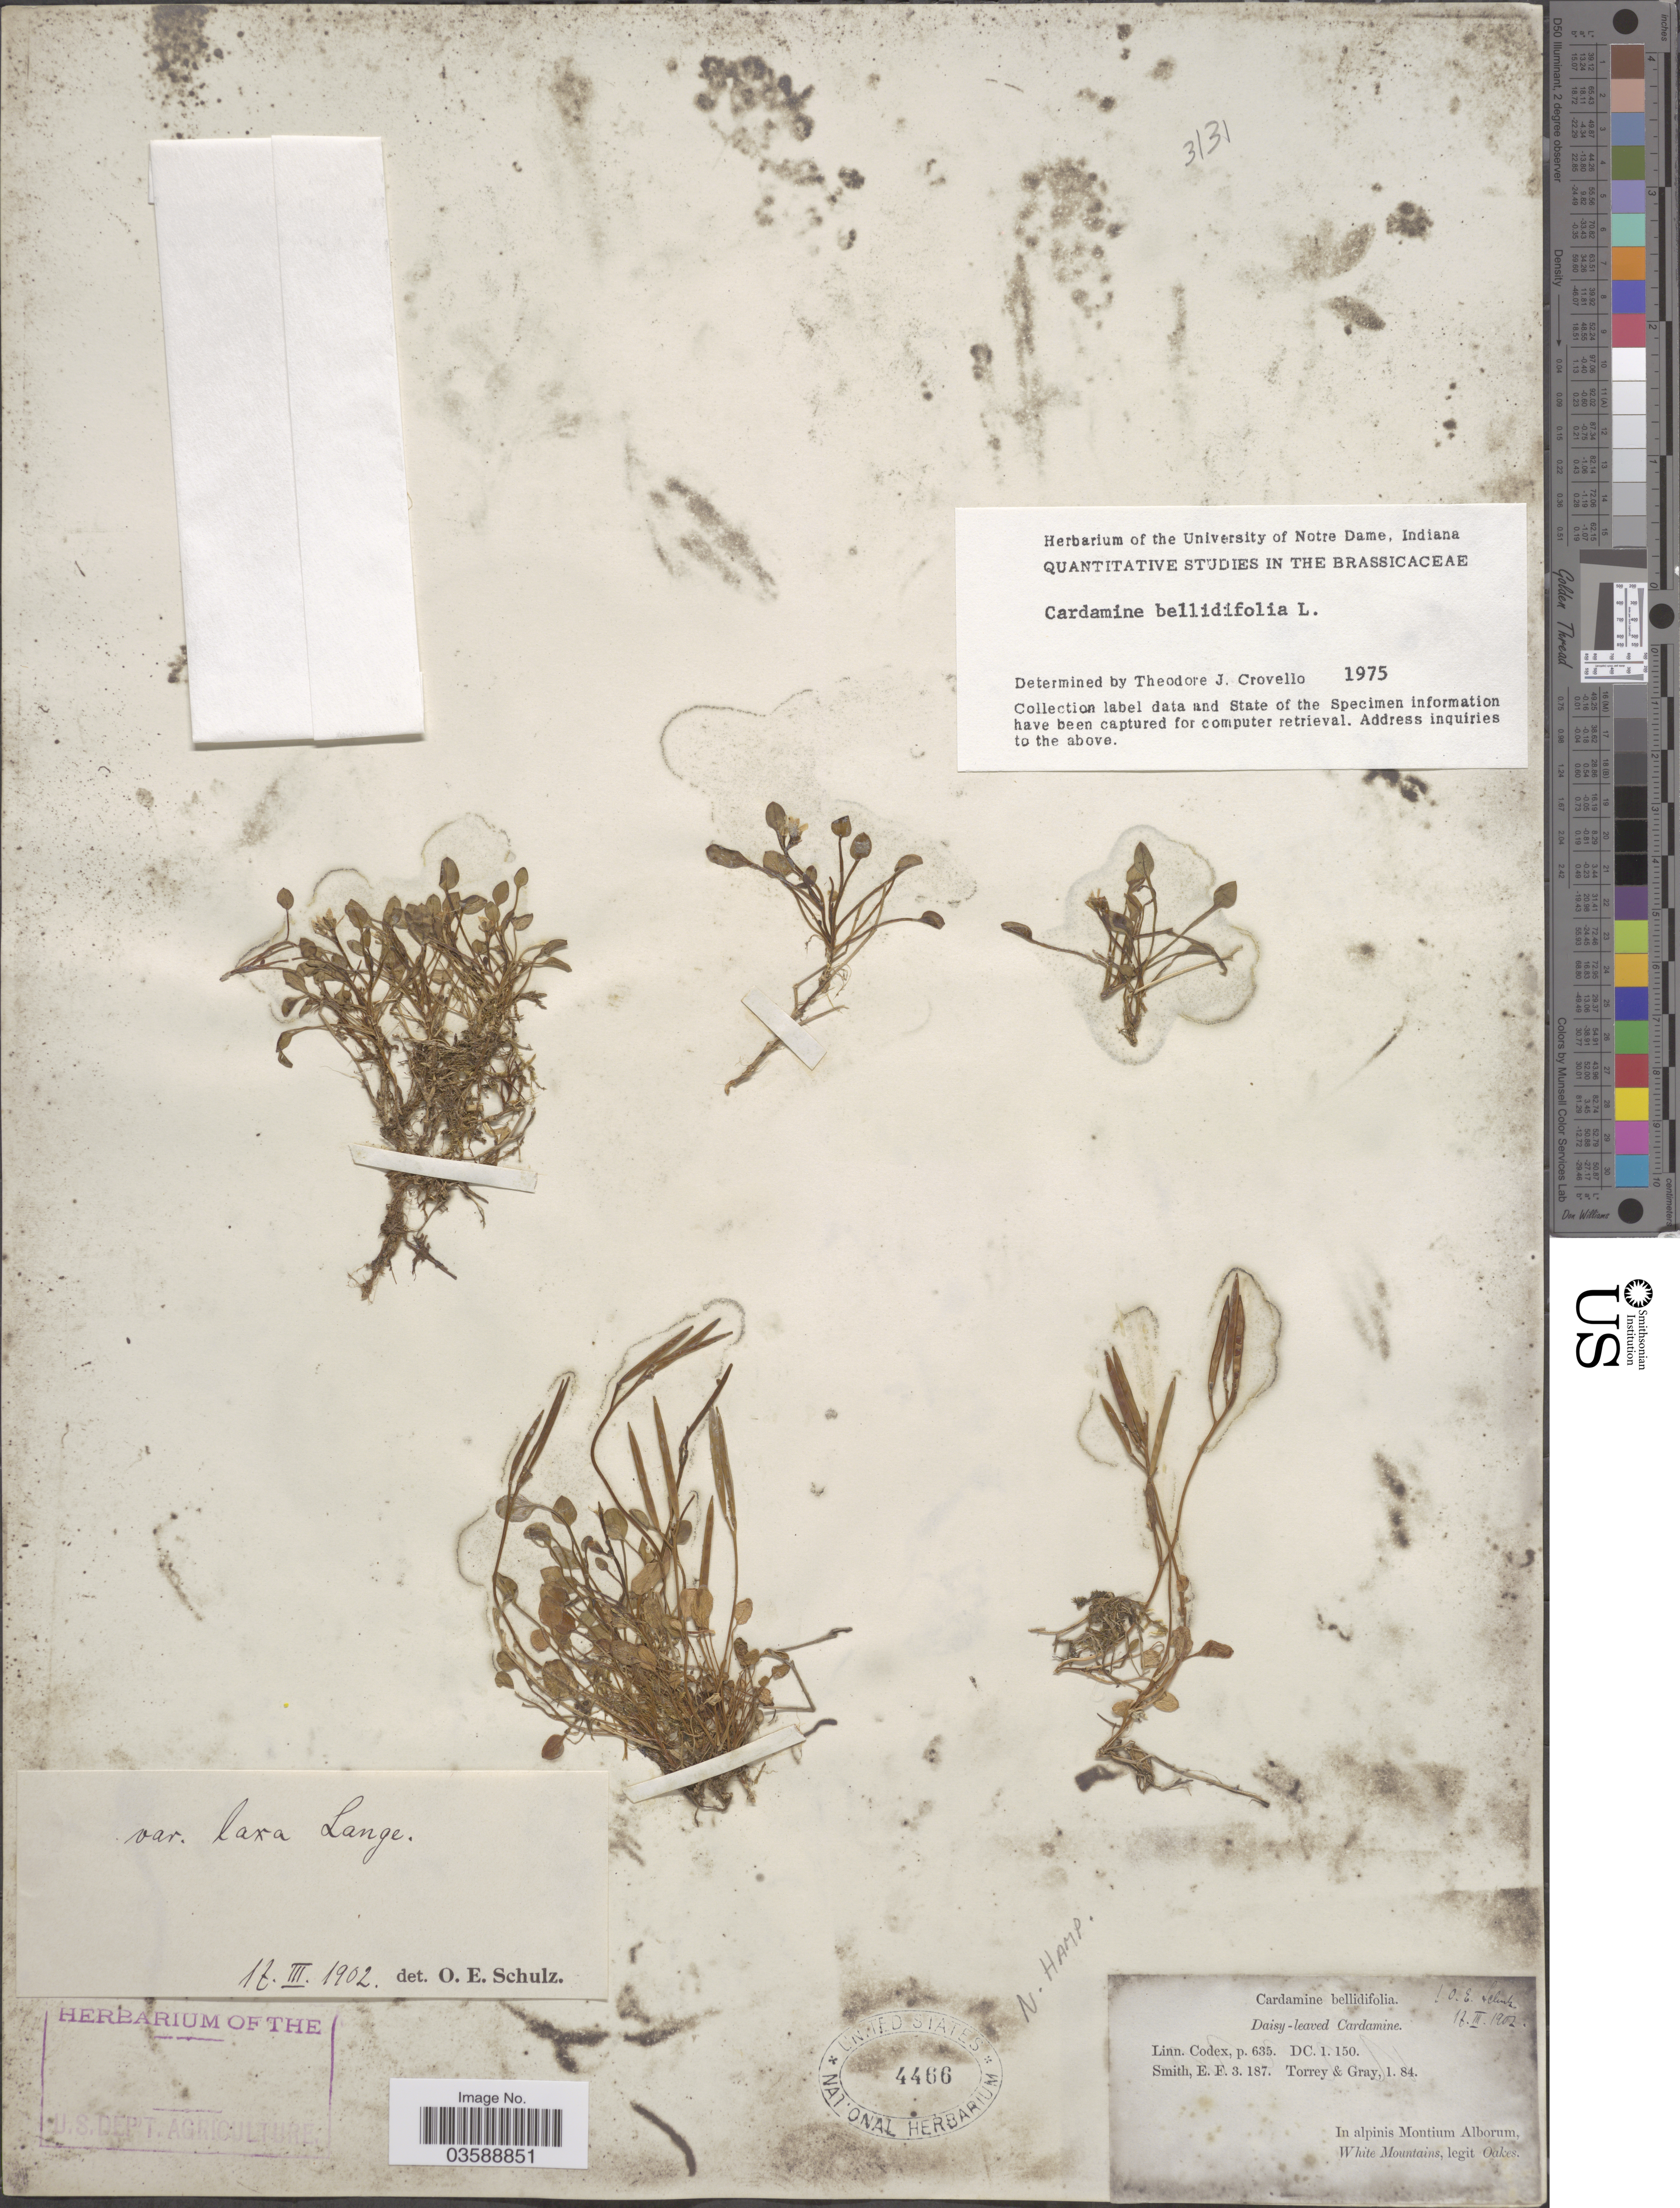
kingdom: Plantae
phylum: Tracheophyta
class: Magnoliopsida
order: Brassicales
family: Brassicaceae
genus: Cardamine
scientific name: Cardamine bellidifolia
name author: L.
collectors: -. Oakes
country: United States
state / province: New Hampshire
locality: In alpinis Montium Alborum. White Mountains.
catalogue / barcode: US 4466